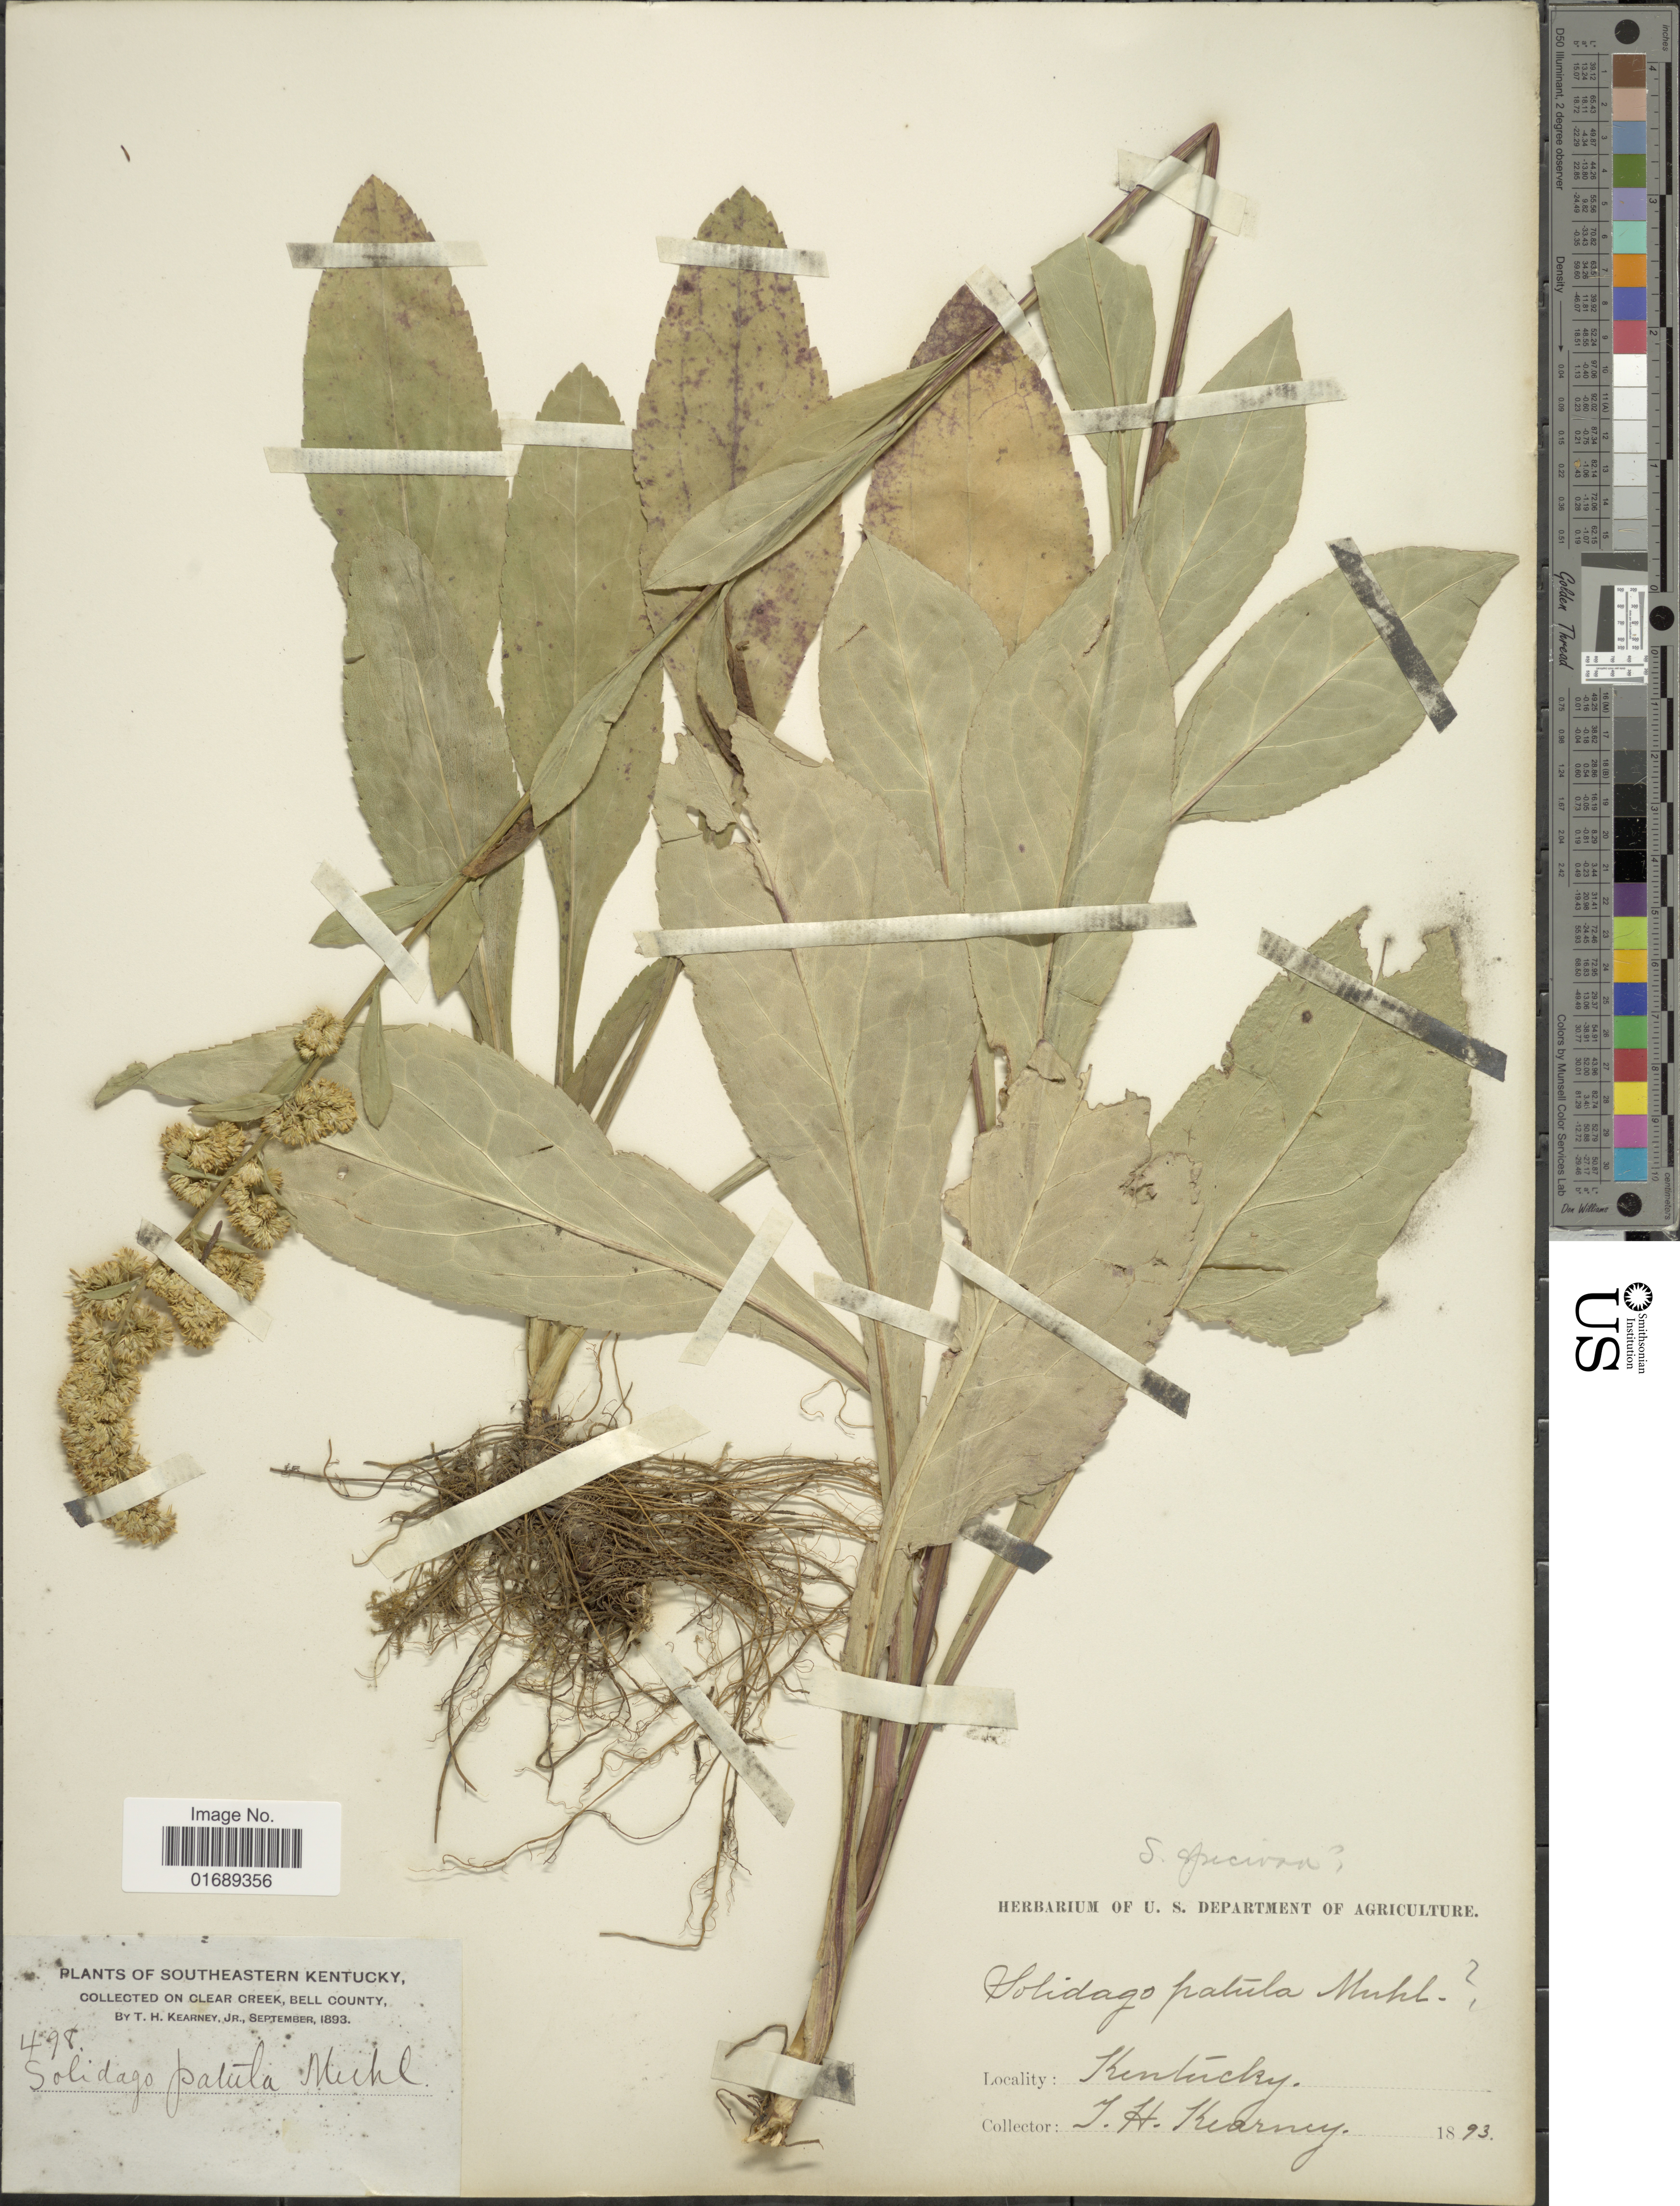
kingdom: Plantae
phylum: Tracheophyta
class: Magnoliopsida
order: Asterales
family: Asteraceae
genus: Solidago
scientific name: Solidago patula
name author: Muhl. ex Willd.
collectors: T. H. Kearney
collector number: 498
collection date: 1893-09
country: United States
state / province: Kentucky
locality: Southeastern Kentucky, on Clear Creek, Bell County